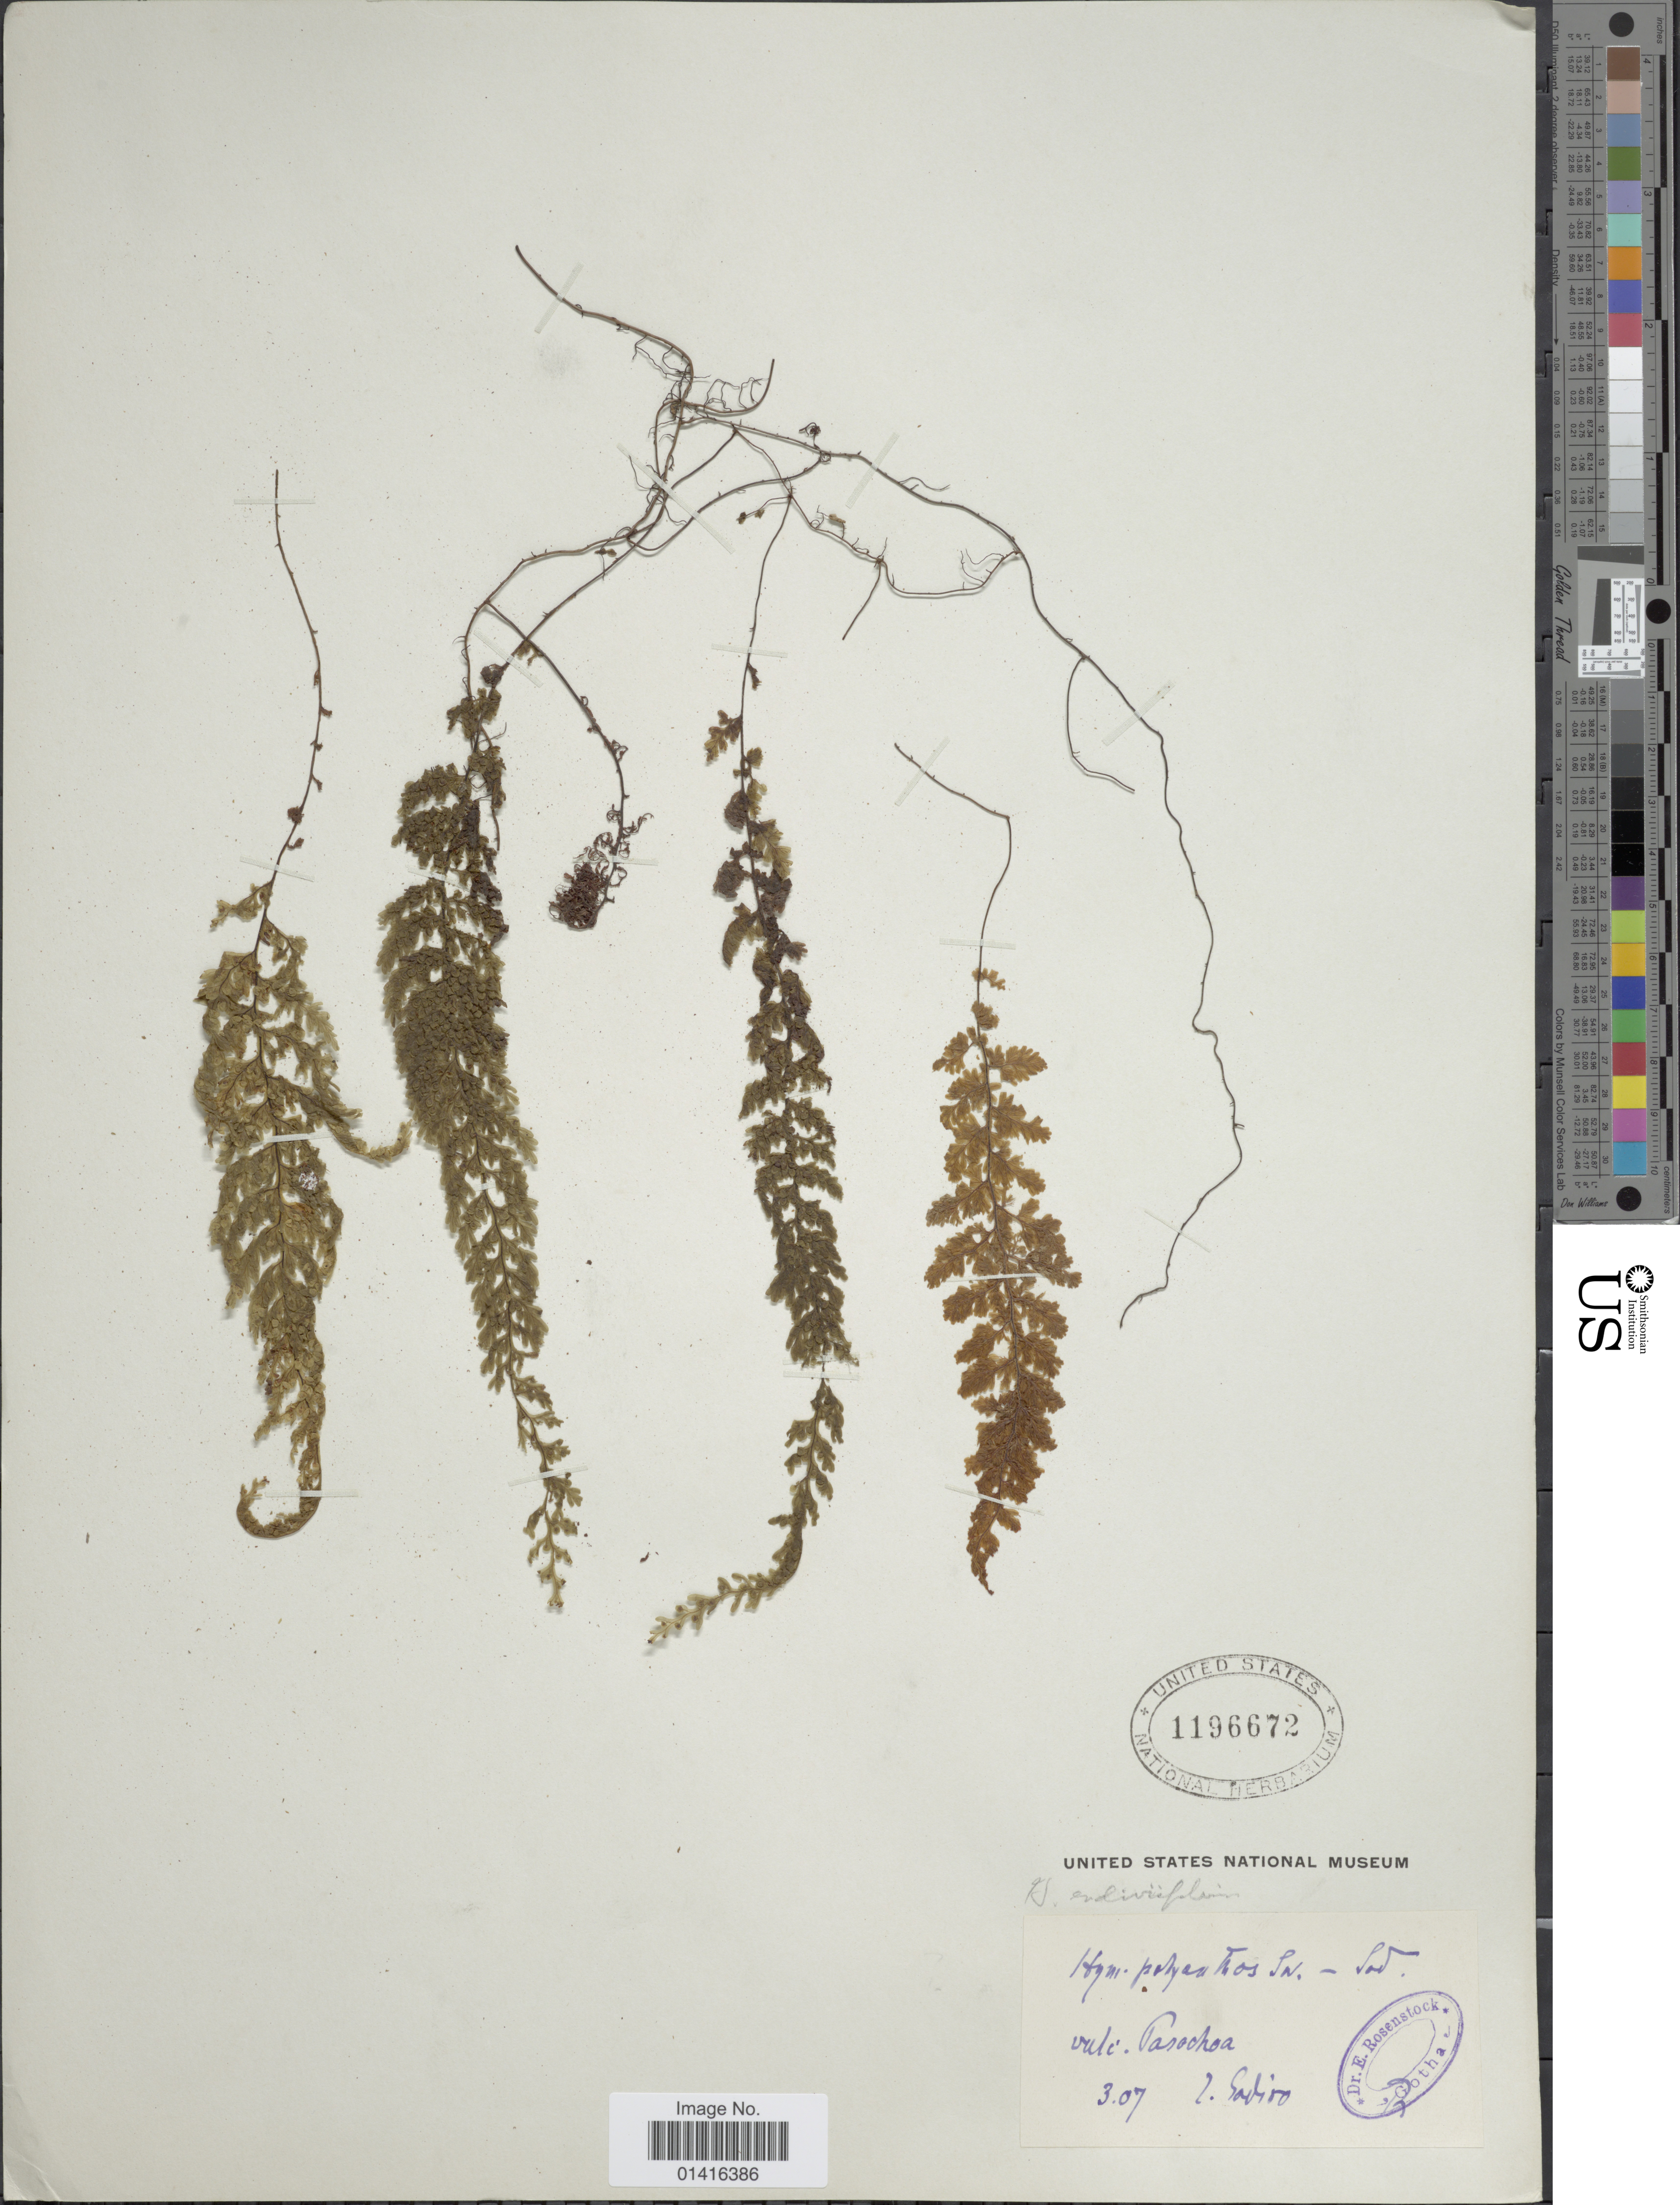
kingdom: Plantae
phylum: Tracheophyta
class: Polypodiopsida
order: Hymenophyllales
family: Hymenophyllaceae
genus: Hymenophyllum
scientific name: Hymenophyllum myriocarpum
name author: Hook.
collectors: E. Rosenstock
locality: Valé. Pasochoa. [interpreted]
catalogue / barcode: US 1196672